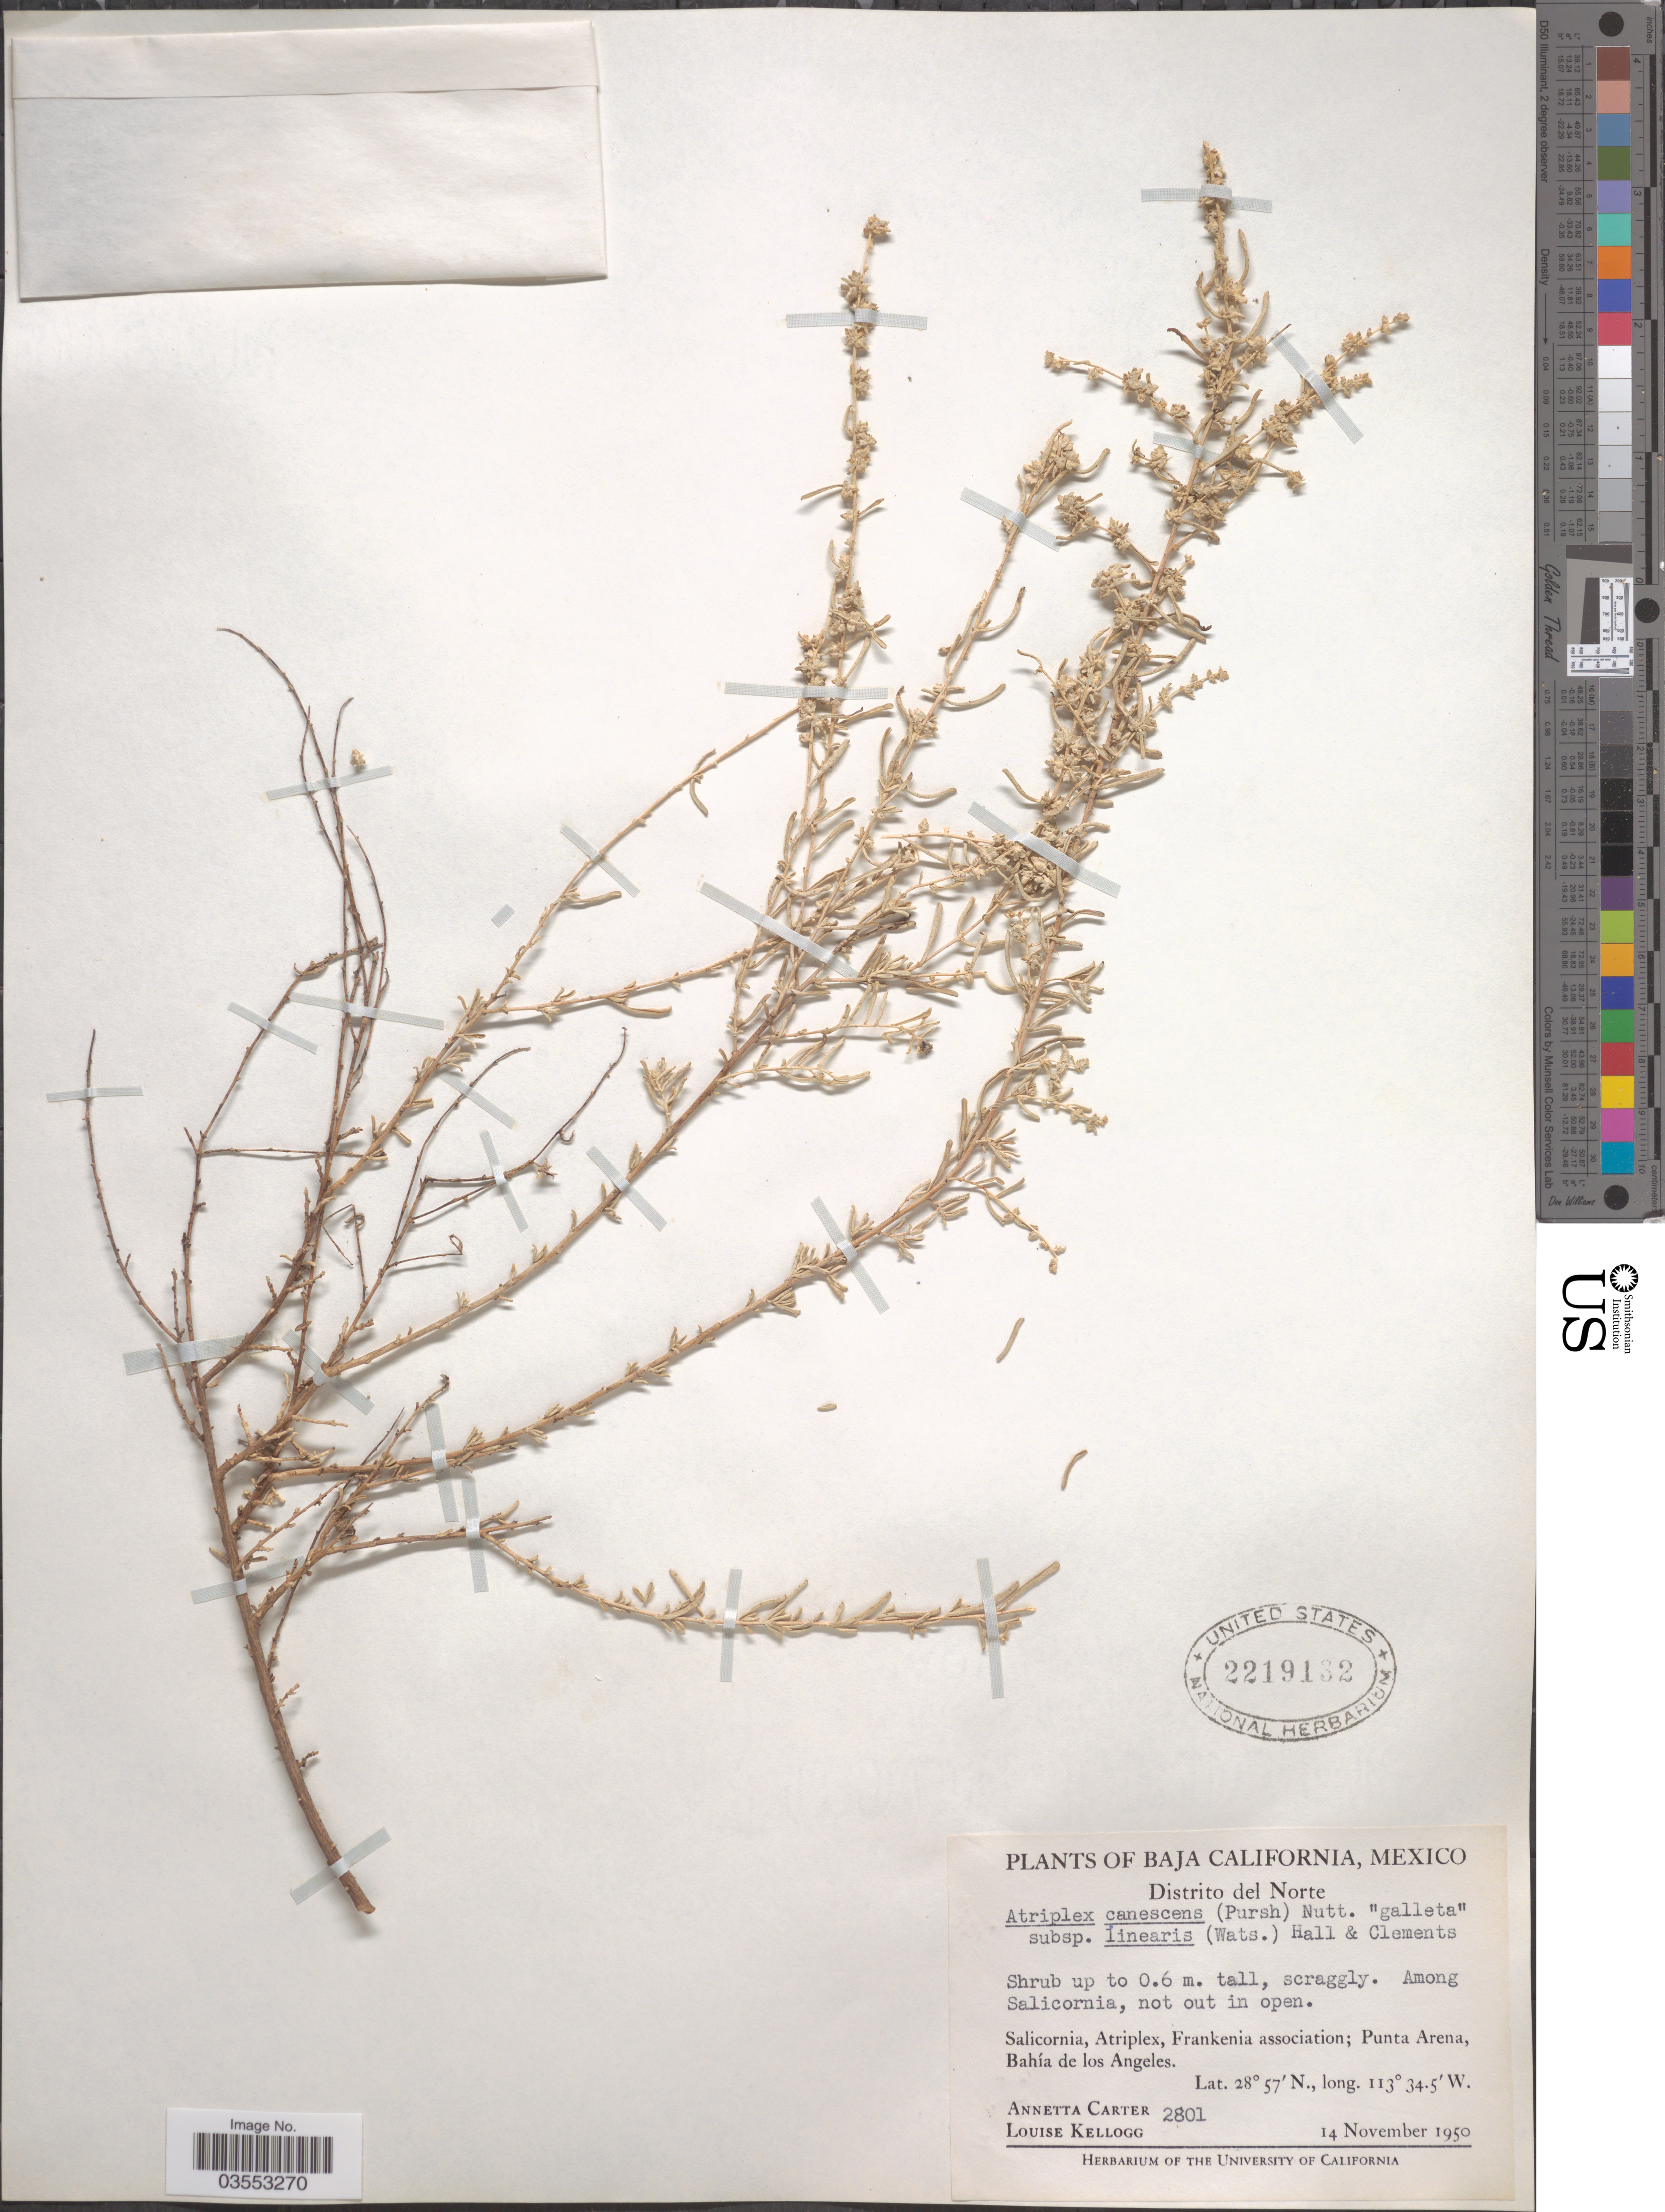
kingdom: Plantae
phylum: Tracheophyta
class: Magnoliopsida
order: Caryophyllales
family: Amaranthaceae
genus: Atriplex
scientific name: Atriplex canescens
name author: (Pursh) Nutt.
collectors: A. Carter & L. Kellogg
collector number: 2801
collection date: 1950-11-14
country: Mexico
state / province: Baja California Norte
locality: Distrito del Norte. Punta Arena, Bahía de los Angeles.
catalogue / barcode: US 2219132